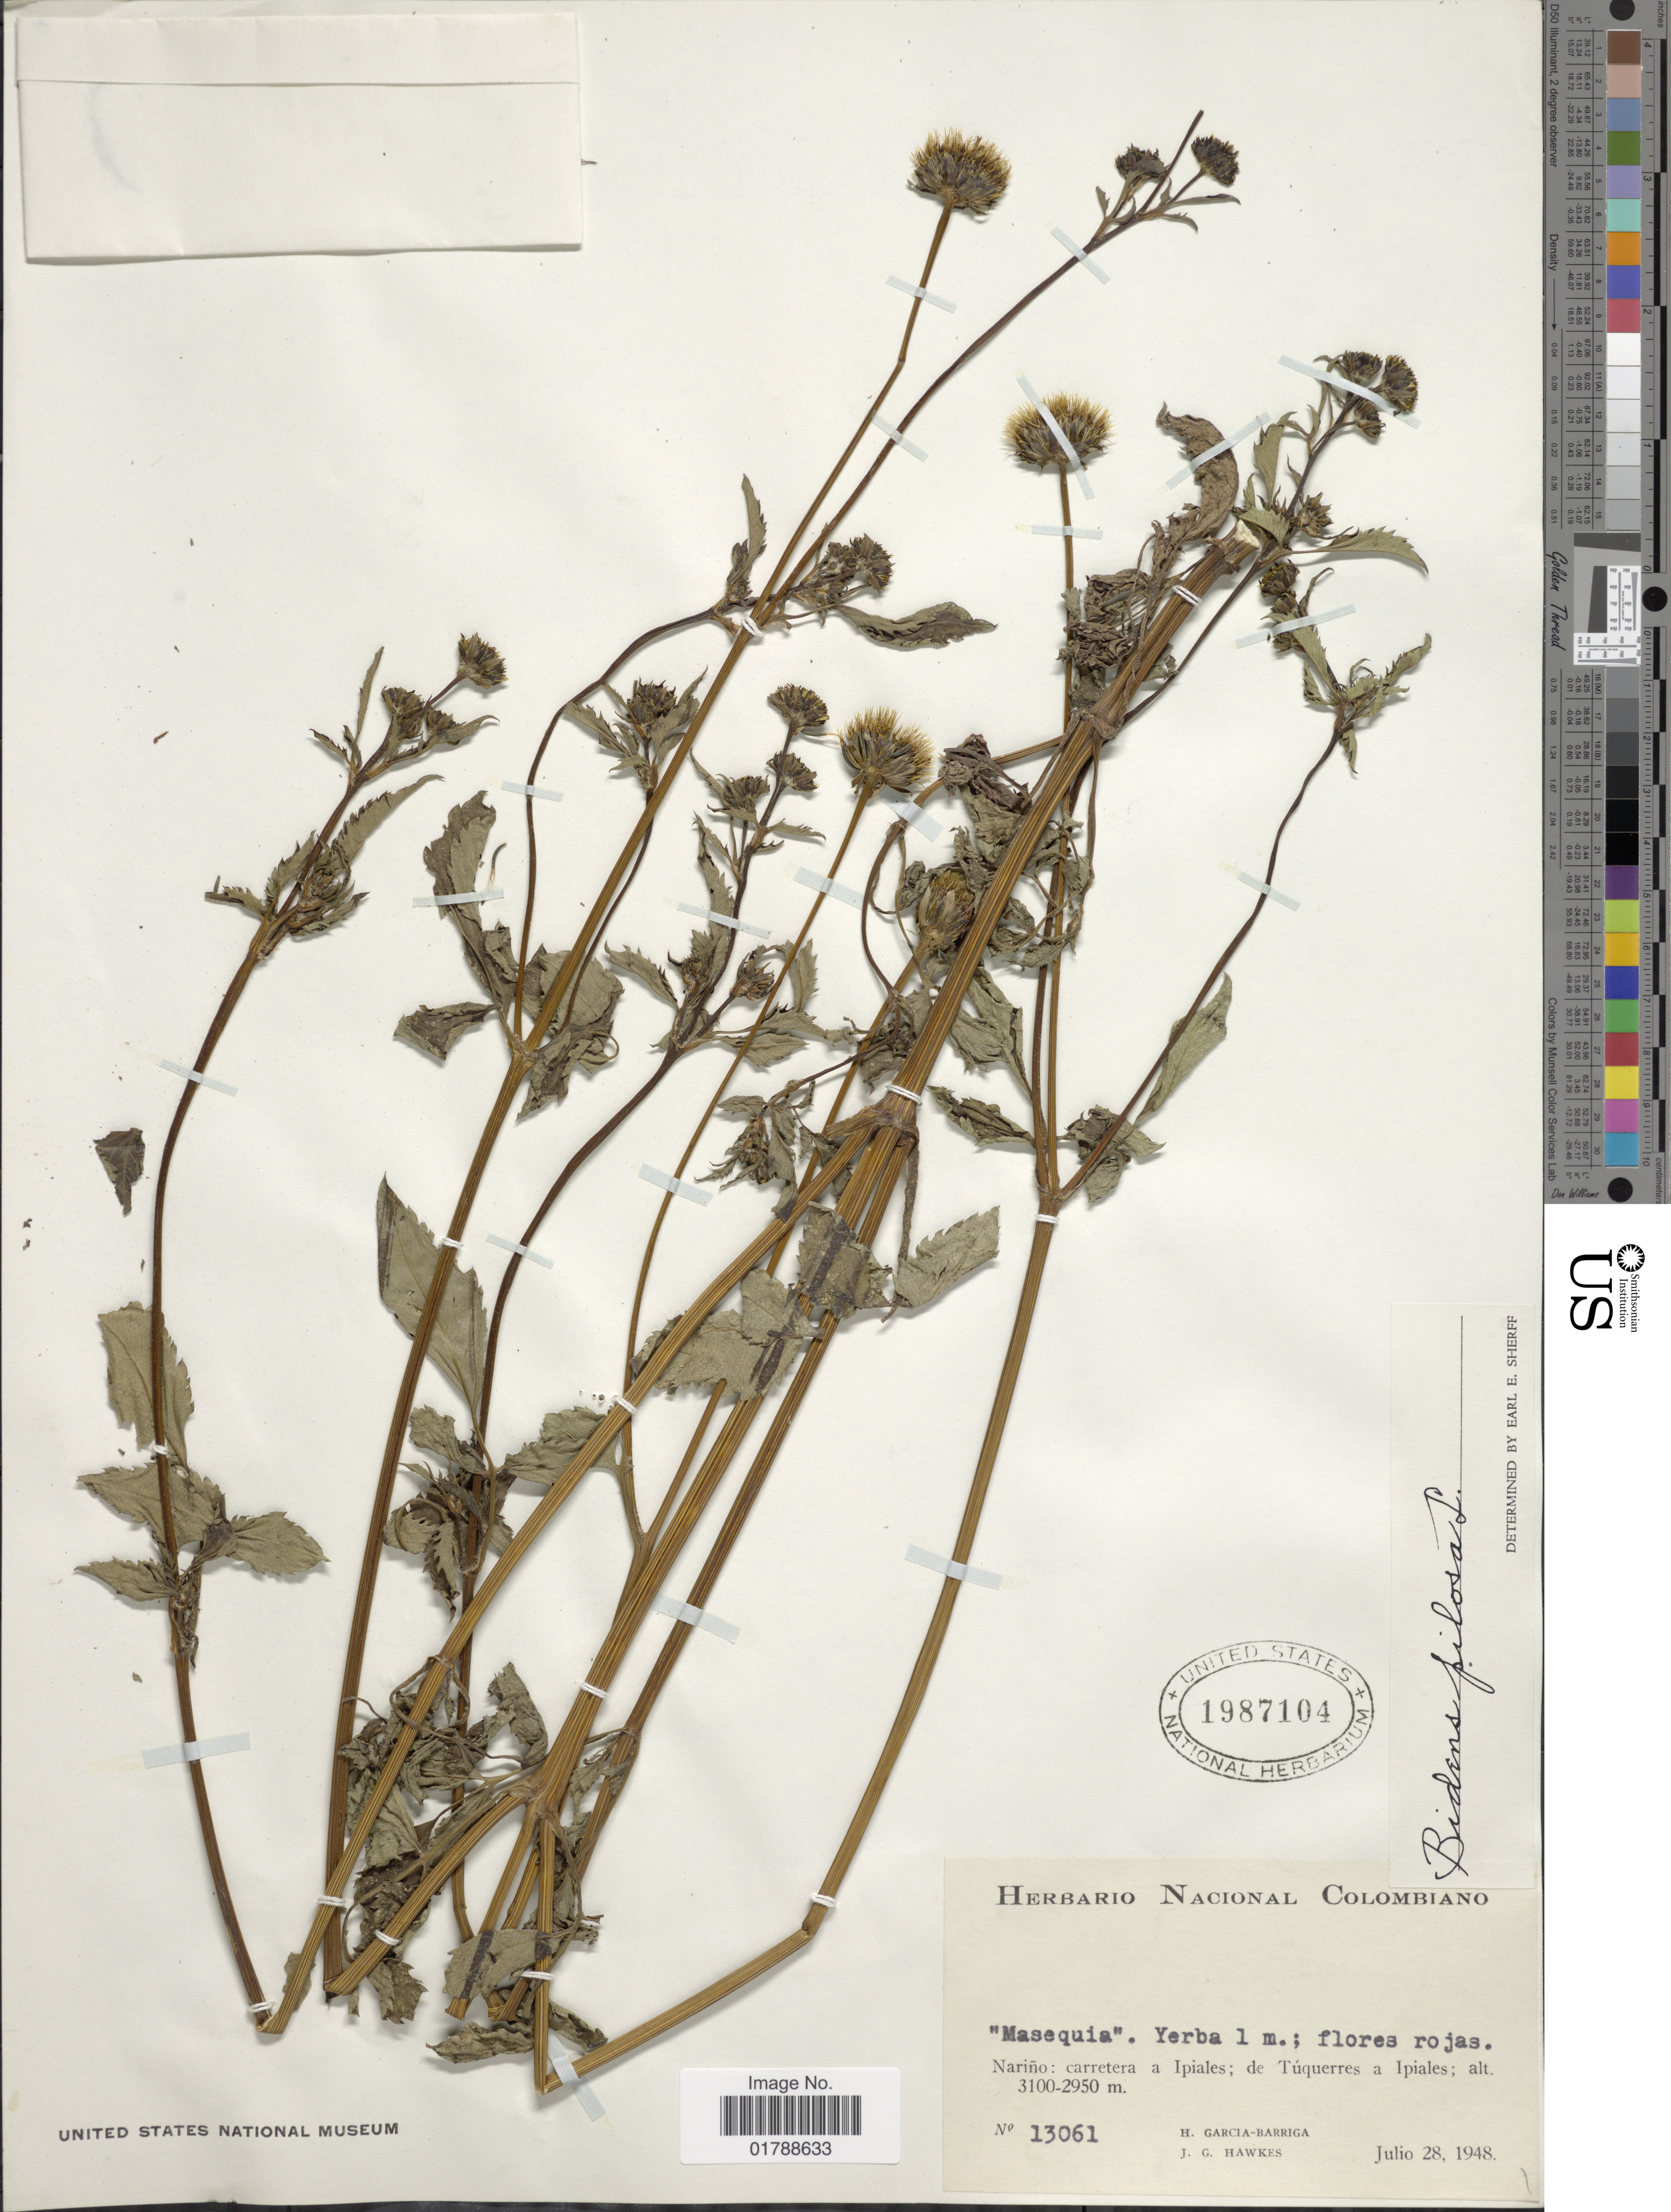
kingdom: Plantae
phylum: Tracheophyta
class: Magnoliopsida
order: Asterales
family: Asteraceae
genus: Bidens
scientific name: Bidens pilosa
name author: L.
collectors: H. García Barriga & J. Hawkes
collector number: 13061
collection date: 1948-07-28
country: Colombia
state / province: Nariño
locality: Carretera a Ipiales; de Túquerres a Ipiales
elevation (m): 2950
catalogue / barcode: US 1987104